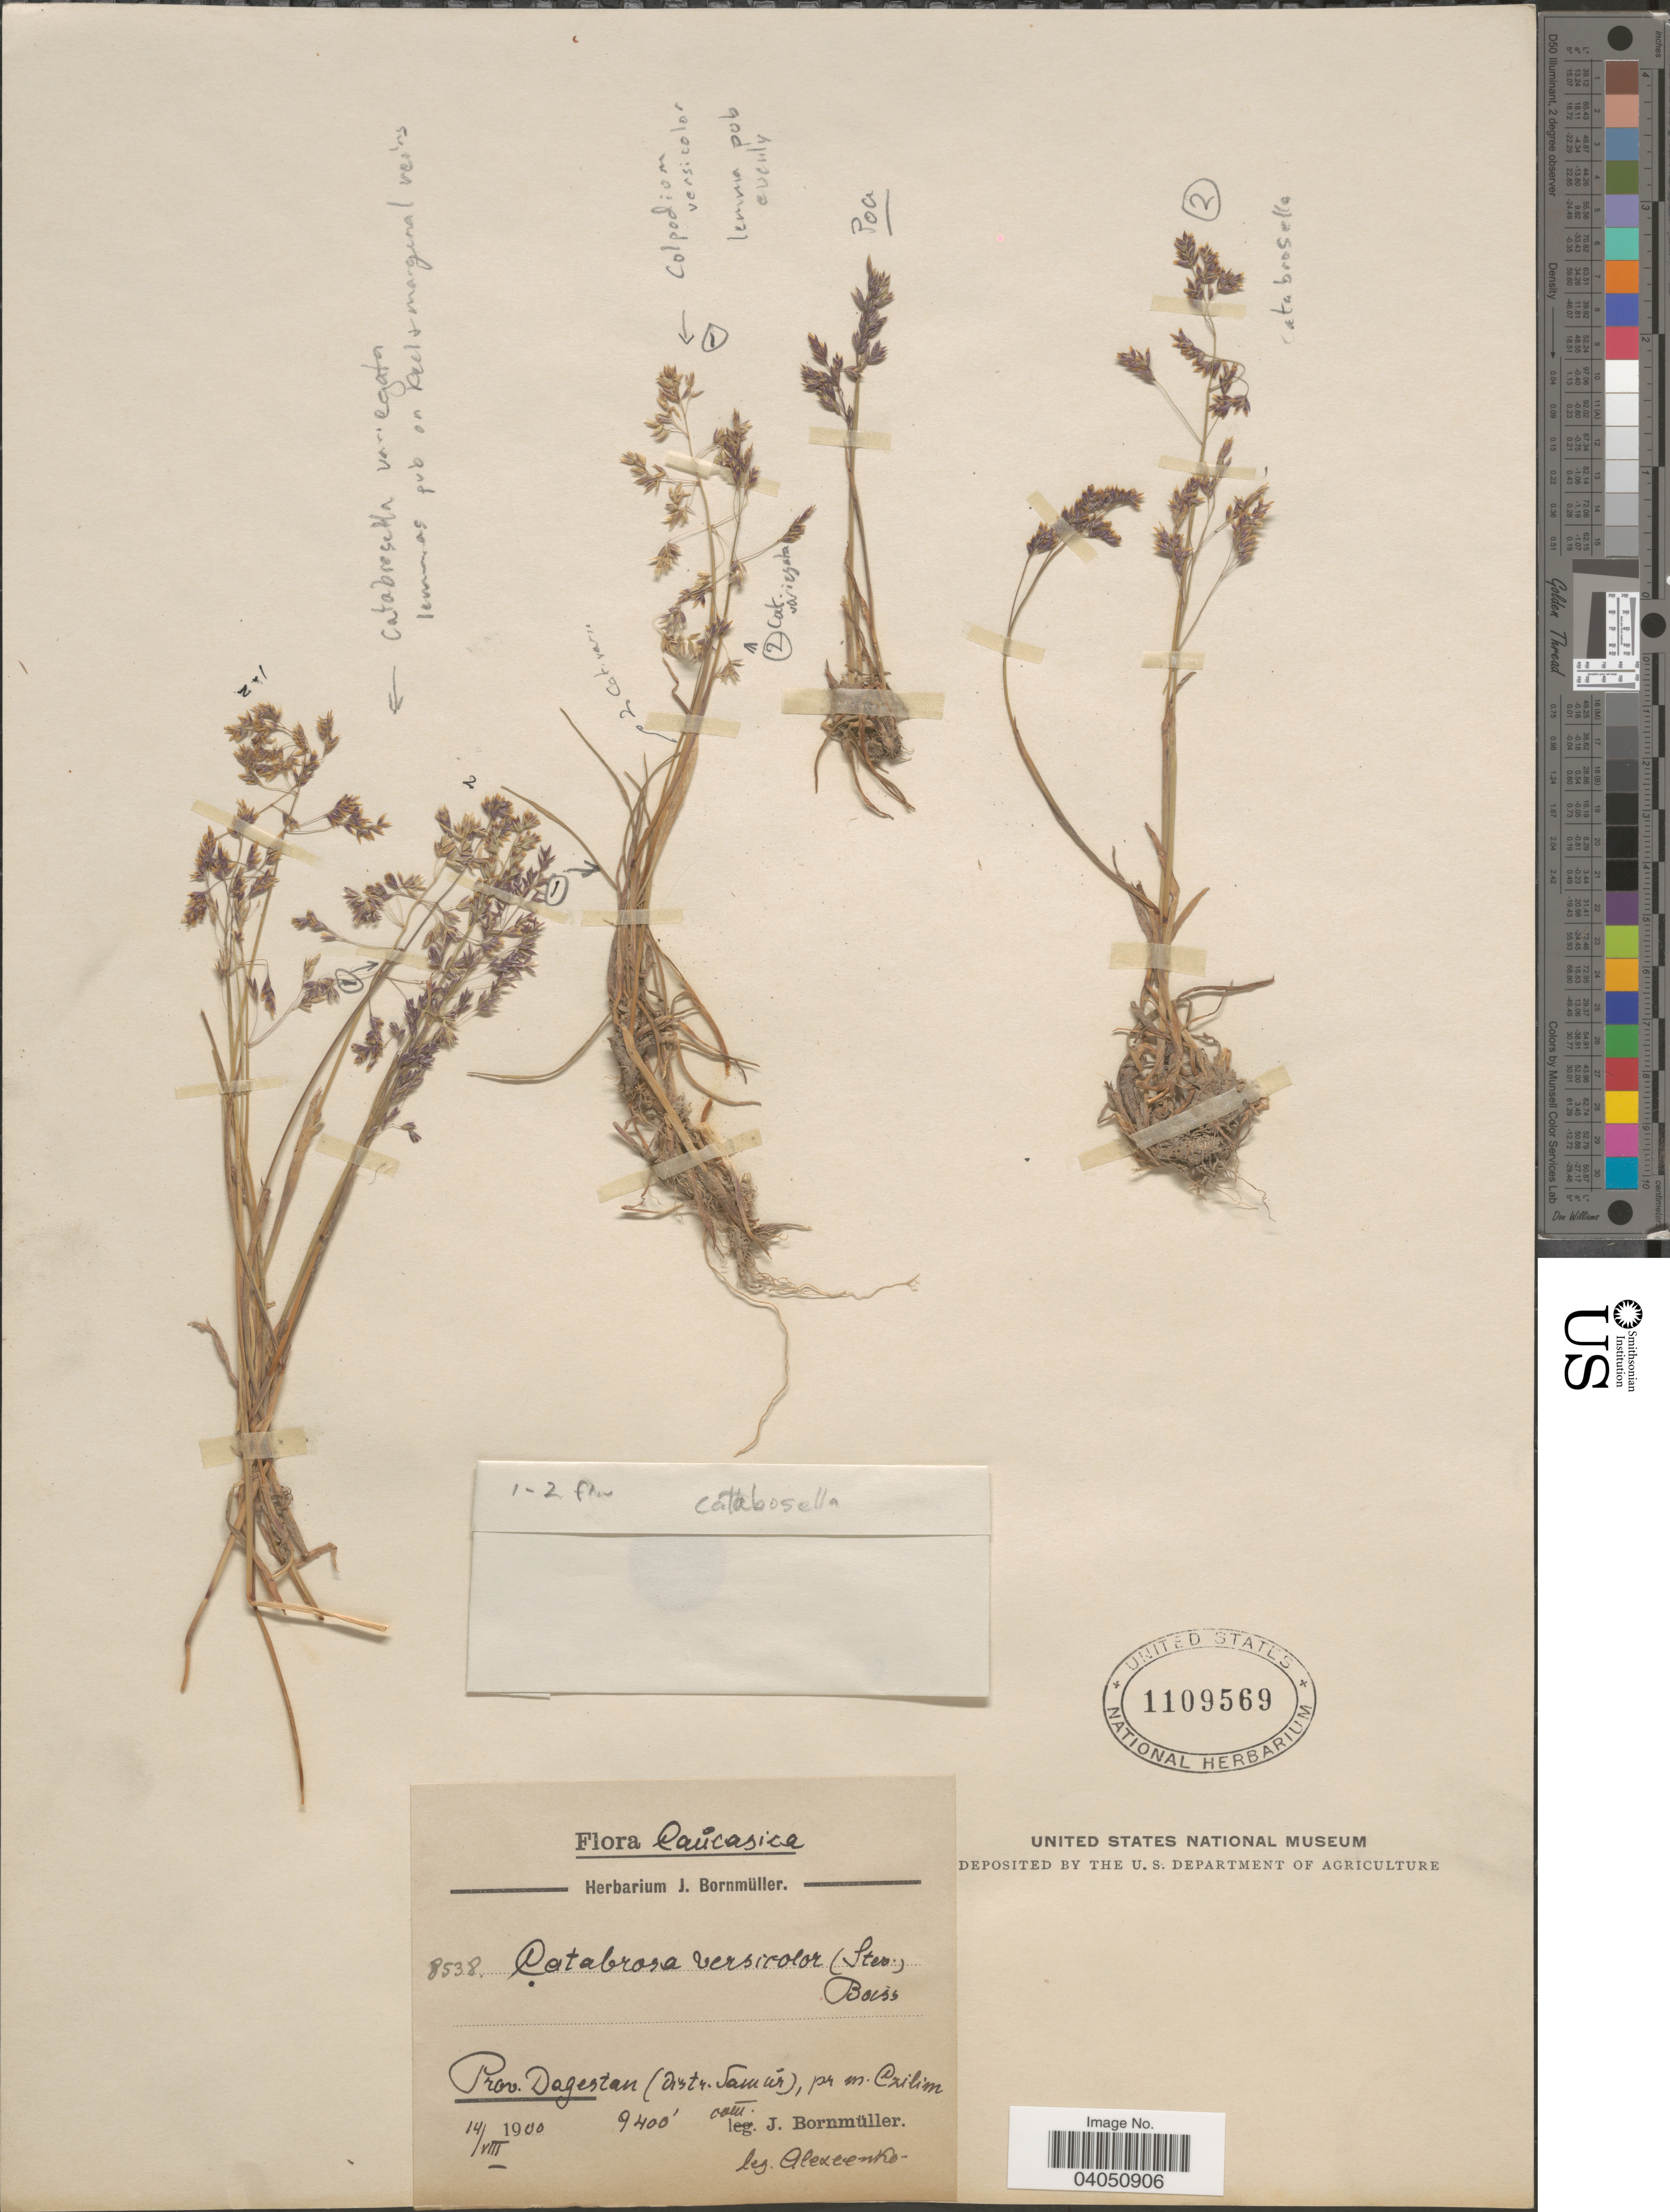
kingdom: Plantae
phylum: Tracheophyta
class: Liliopsida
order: Poales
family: Poaceae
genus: Colpodium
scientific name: Colpodium versicolor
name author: (Steven) Schmalh.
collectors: Alexeenko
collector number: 8538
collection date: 1900-08-14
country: Russian Federation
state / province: Dagestan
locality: Caucasica. Distr. Samúr, pr. m. Czilim.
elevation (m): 2865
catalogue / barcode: US 1109569